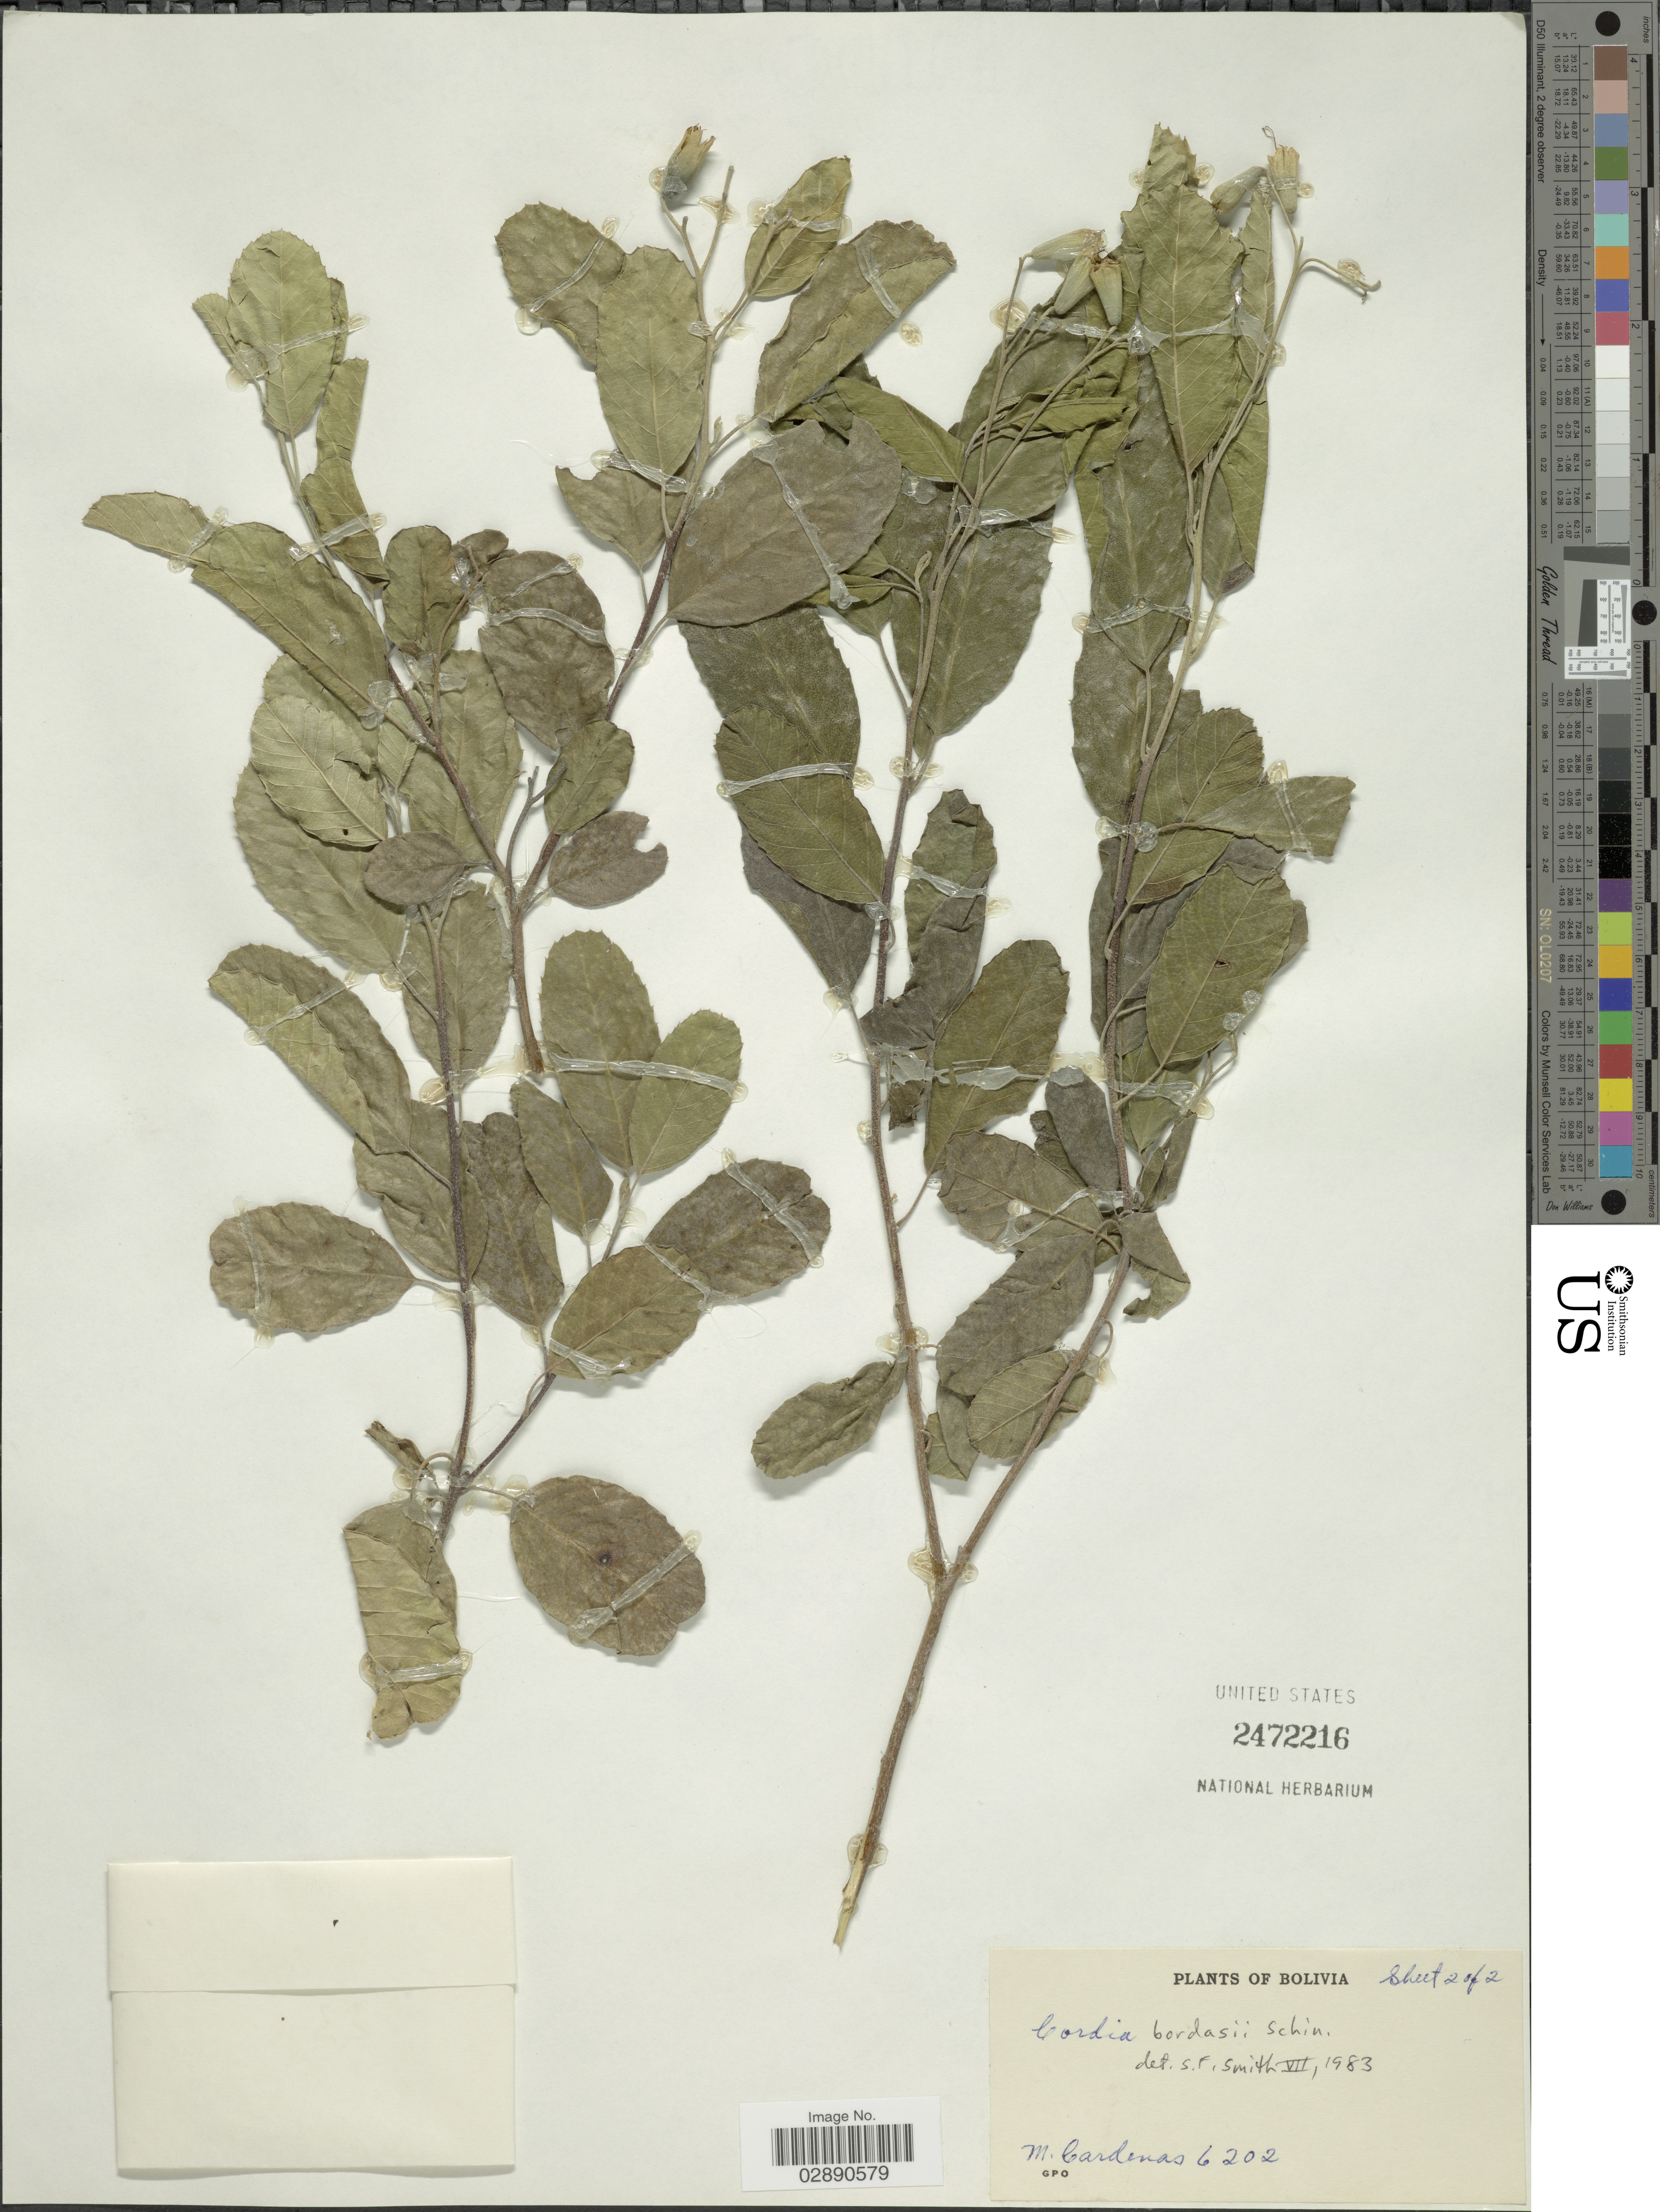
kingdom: Plantae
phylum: Tracheophyta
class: Magnoliopsida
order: Boraginales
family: Cordiaceae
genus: Cordia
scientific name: Cordia bordasii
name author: Schinini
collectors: M. Cárdenas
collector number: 6202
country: Bolivia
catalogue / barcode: US 2472216